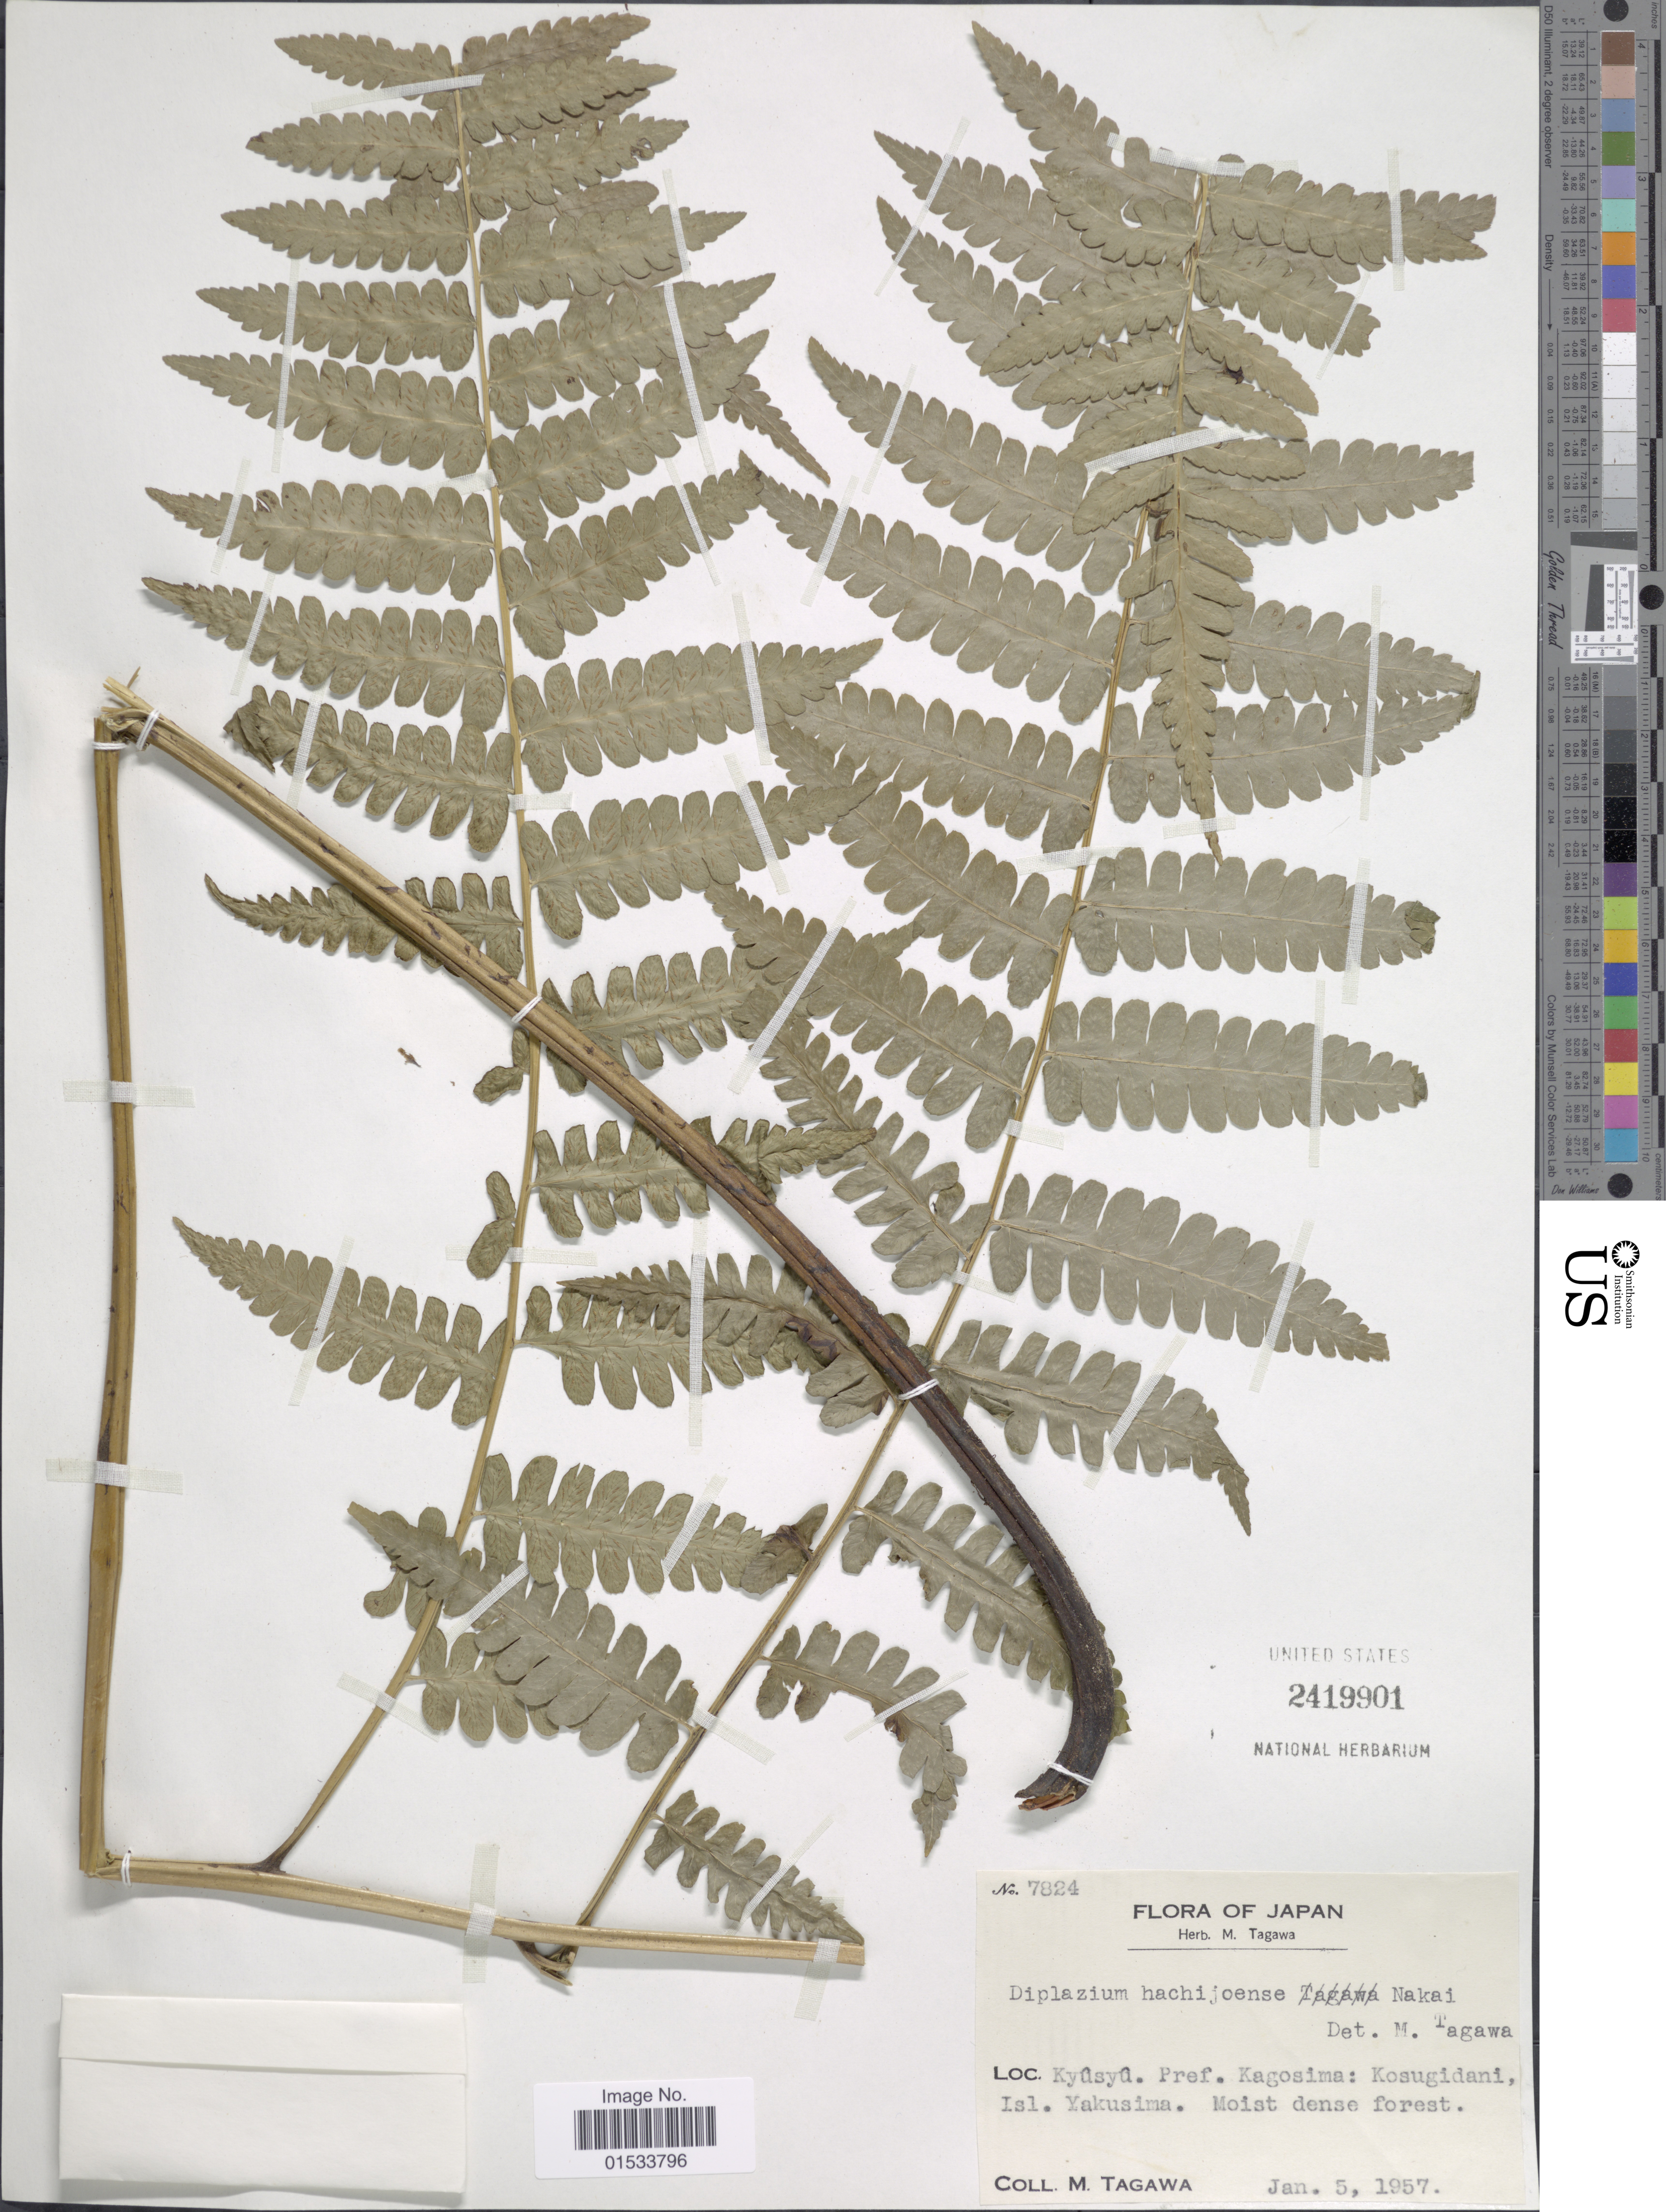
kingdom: Plantae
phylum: Tracheophyta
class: Polypodiopsida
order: Polypodiales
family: Athyriaceae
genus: Diplazium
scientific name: Diplazium hachijoense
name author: Nakai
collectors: M. Tagawa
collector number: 7824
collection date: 1957-01-05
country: Japan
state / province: Kagosima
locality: Kyûsû, Kosugidani, Isl. Yakusima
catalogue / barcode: US 2419901